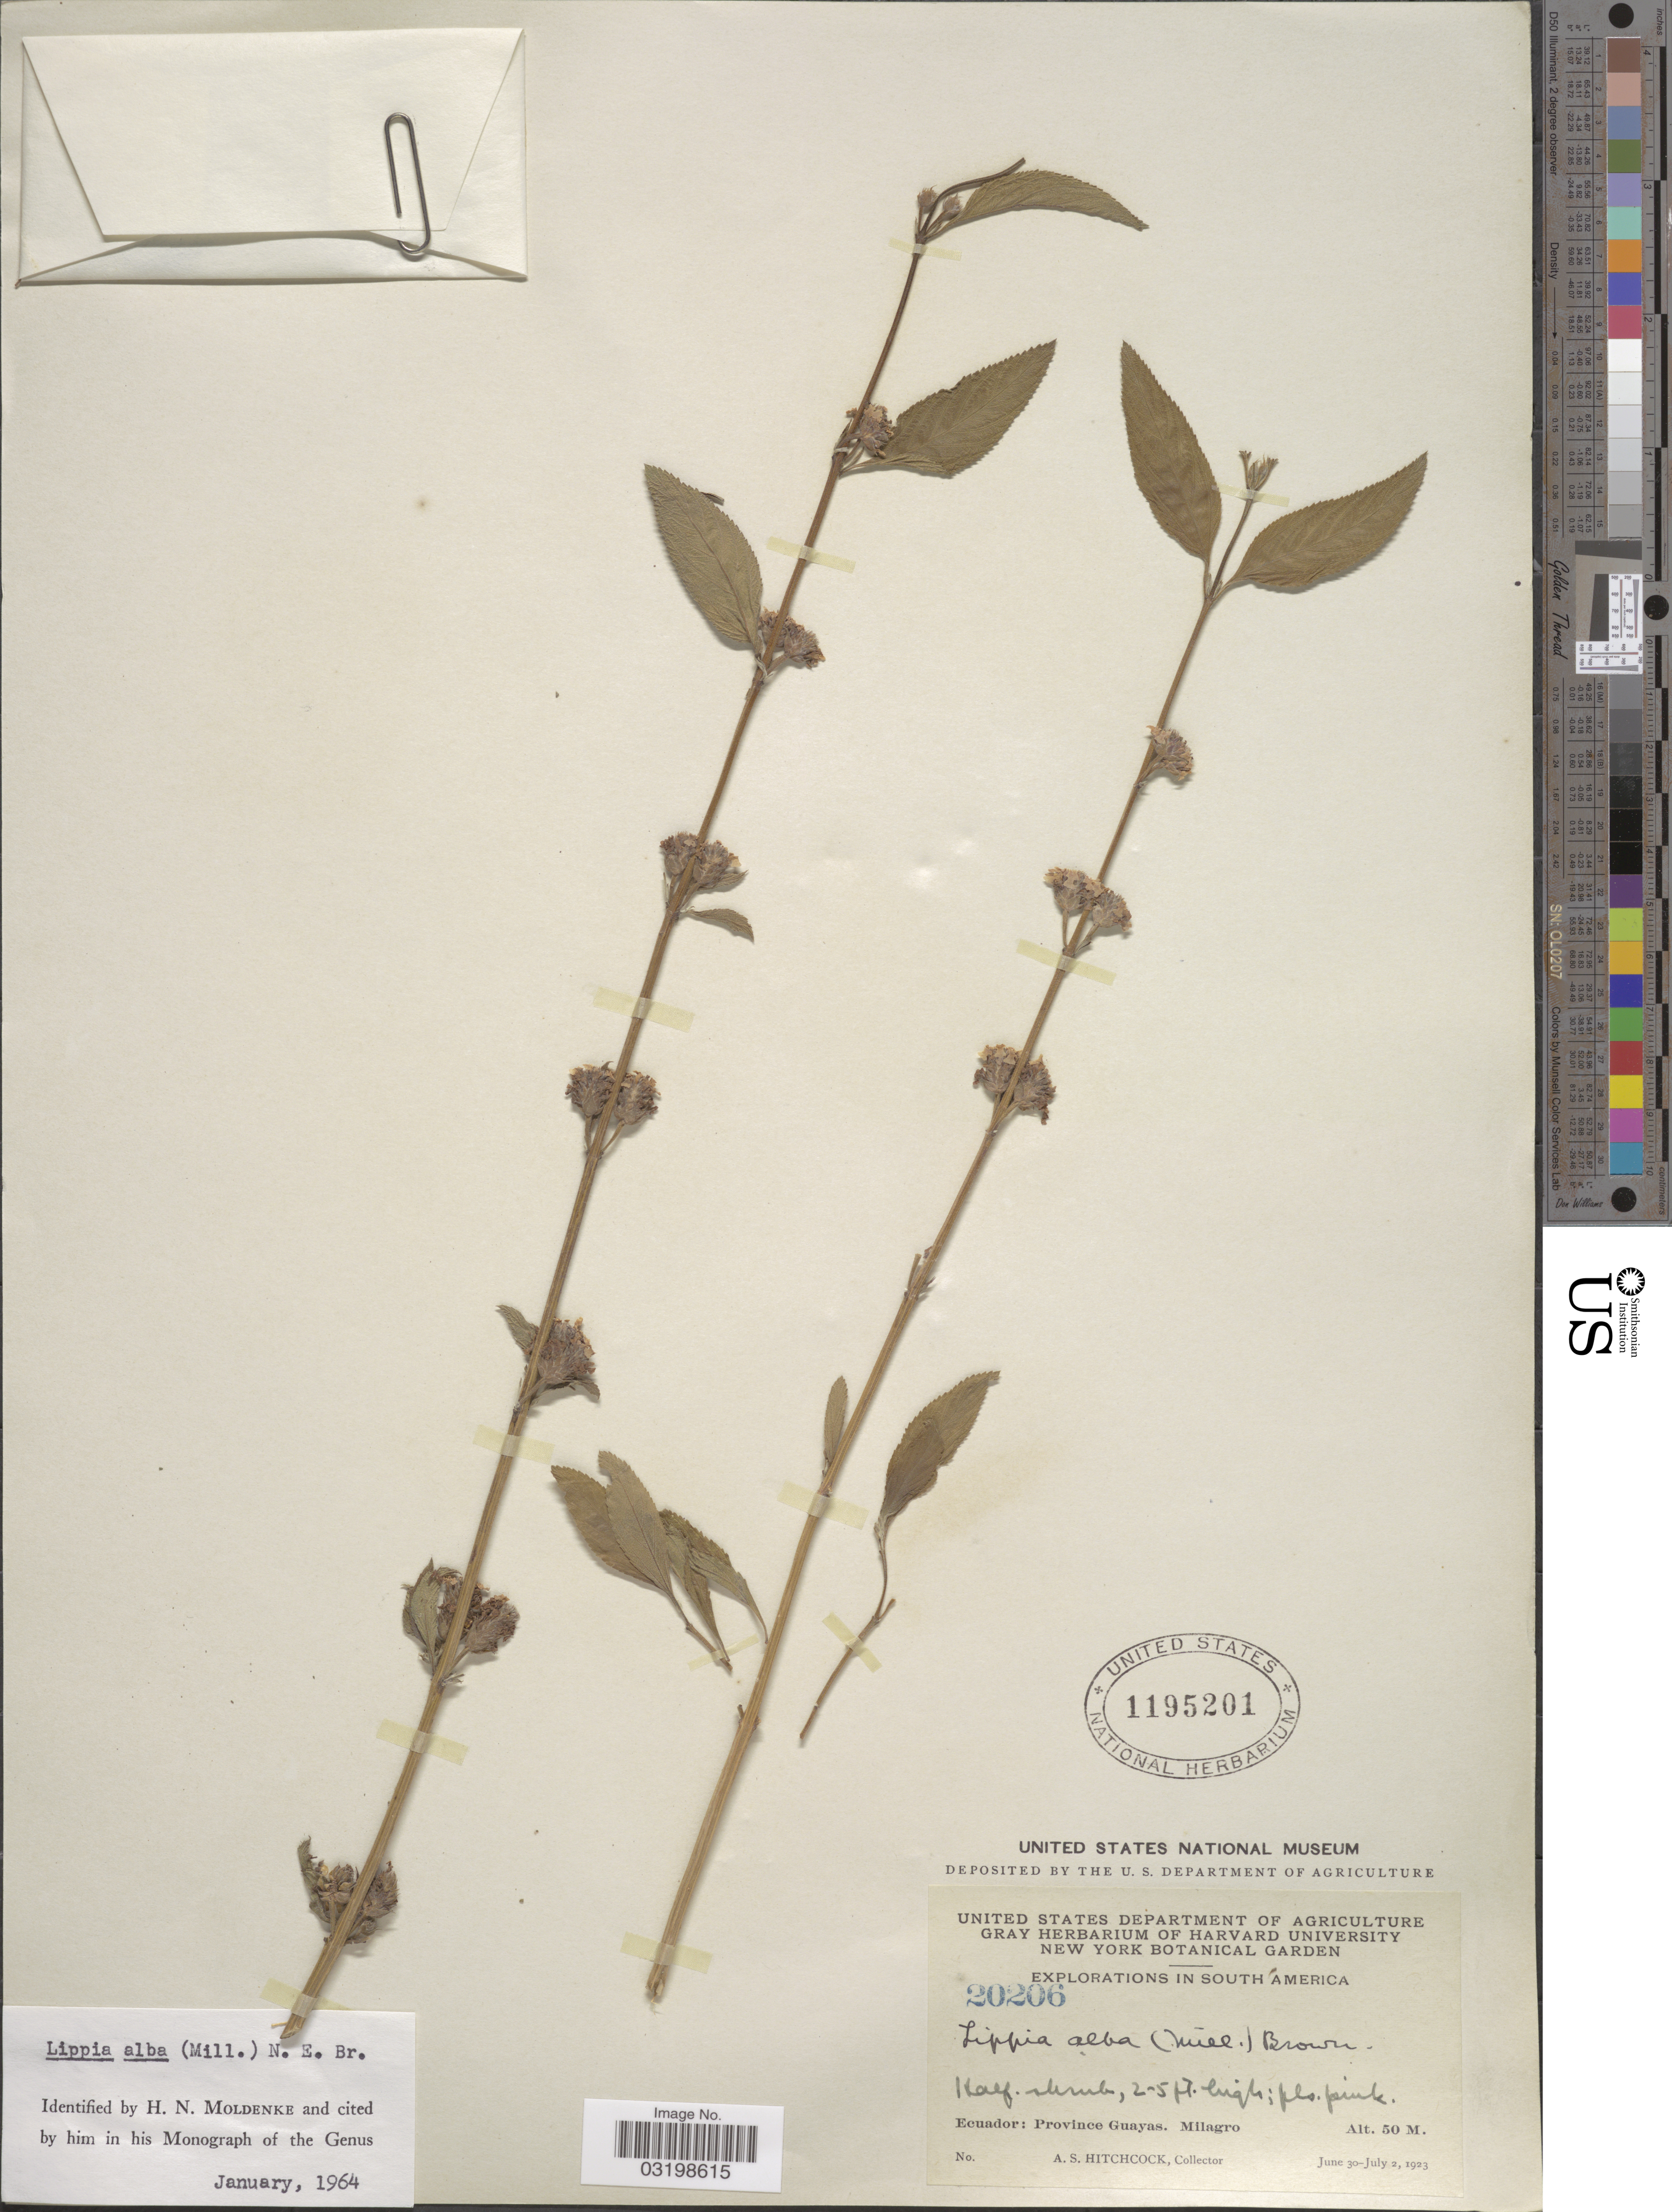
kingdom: Plantae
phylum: Tracheophyta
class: Magnoliopsida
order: Lamiales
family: Verbenaceae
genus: Lippia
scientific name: Lippia alba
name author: (Mill.) N.E. Br. ex Britton & P. Wilson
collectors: A. S. Hitchcock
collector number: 20206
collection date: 1923-06-30/1923-07-02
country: Ecuador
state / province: Guayas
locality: Milagro.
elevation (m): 50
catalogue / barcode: US 1195201